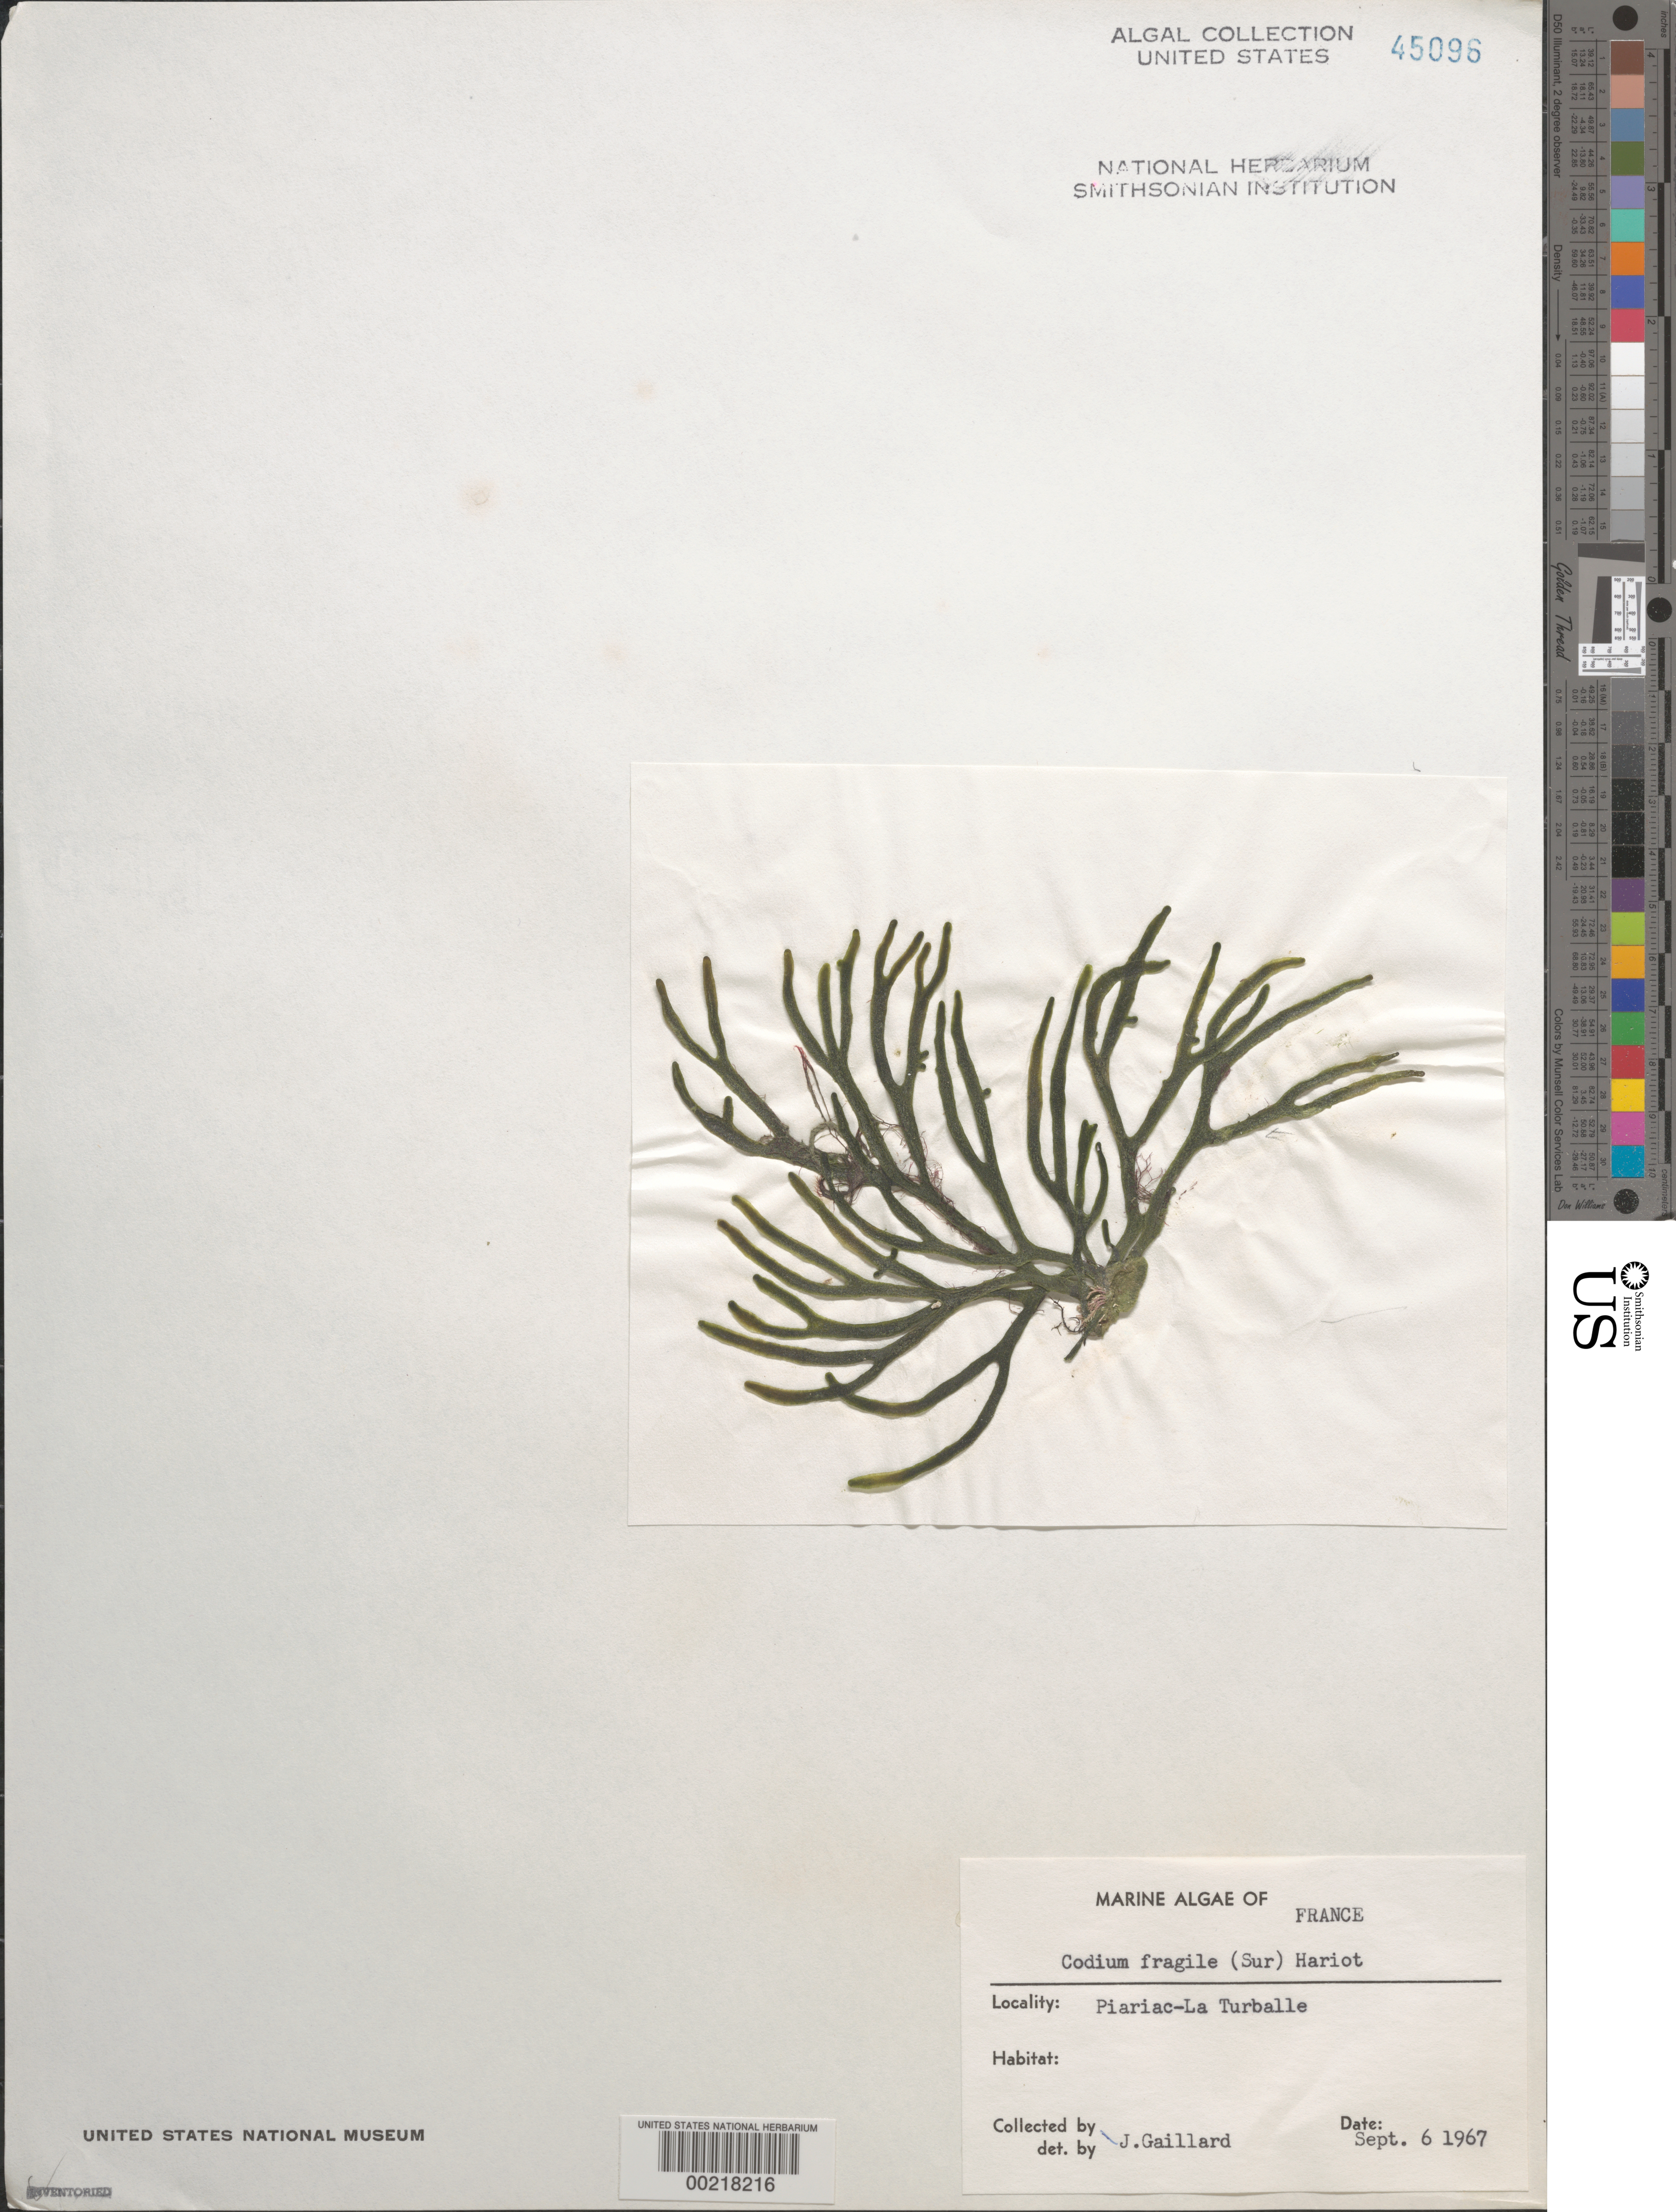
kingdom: Plantae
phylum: Chlorophyta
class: Ulvophyceae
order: Bryopsidales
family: Codiaceae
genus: Codium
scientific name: Codium fragile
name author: (Suringar) P. Hariot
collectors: J. Gaillard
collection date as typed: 06 Sep 1967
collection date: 1967-09-06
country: France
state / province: Pays De La Loire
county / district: Loire-Atlantique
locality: Piariac-La Turballe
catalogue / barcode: US 45096